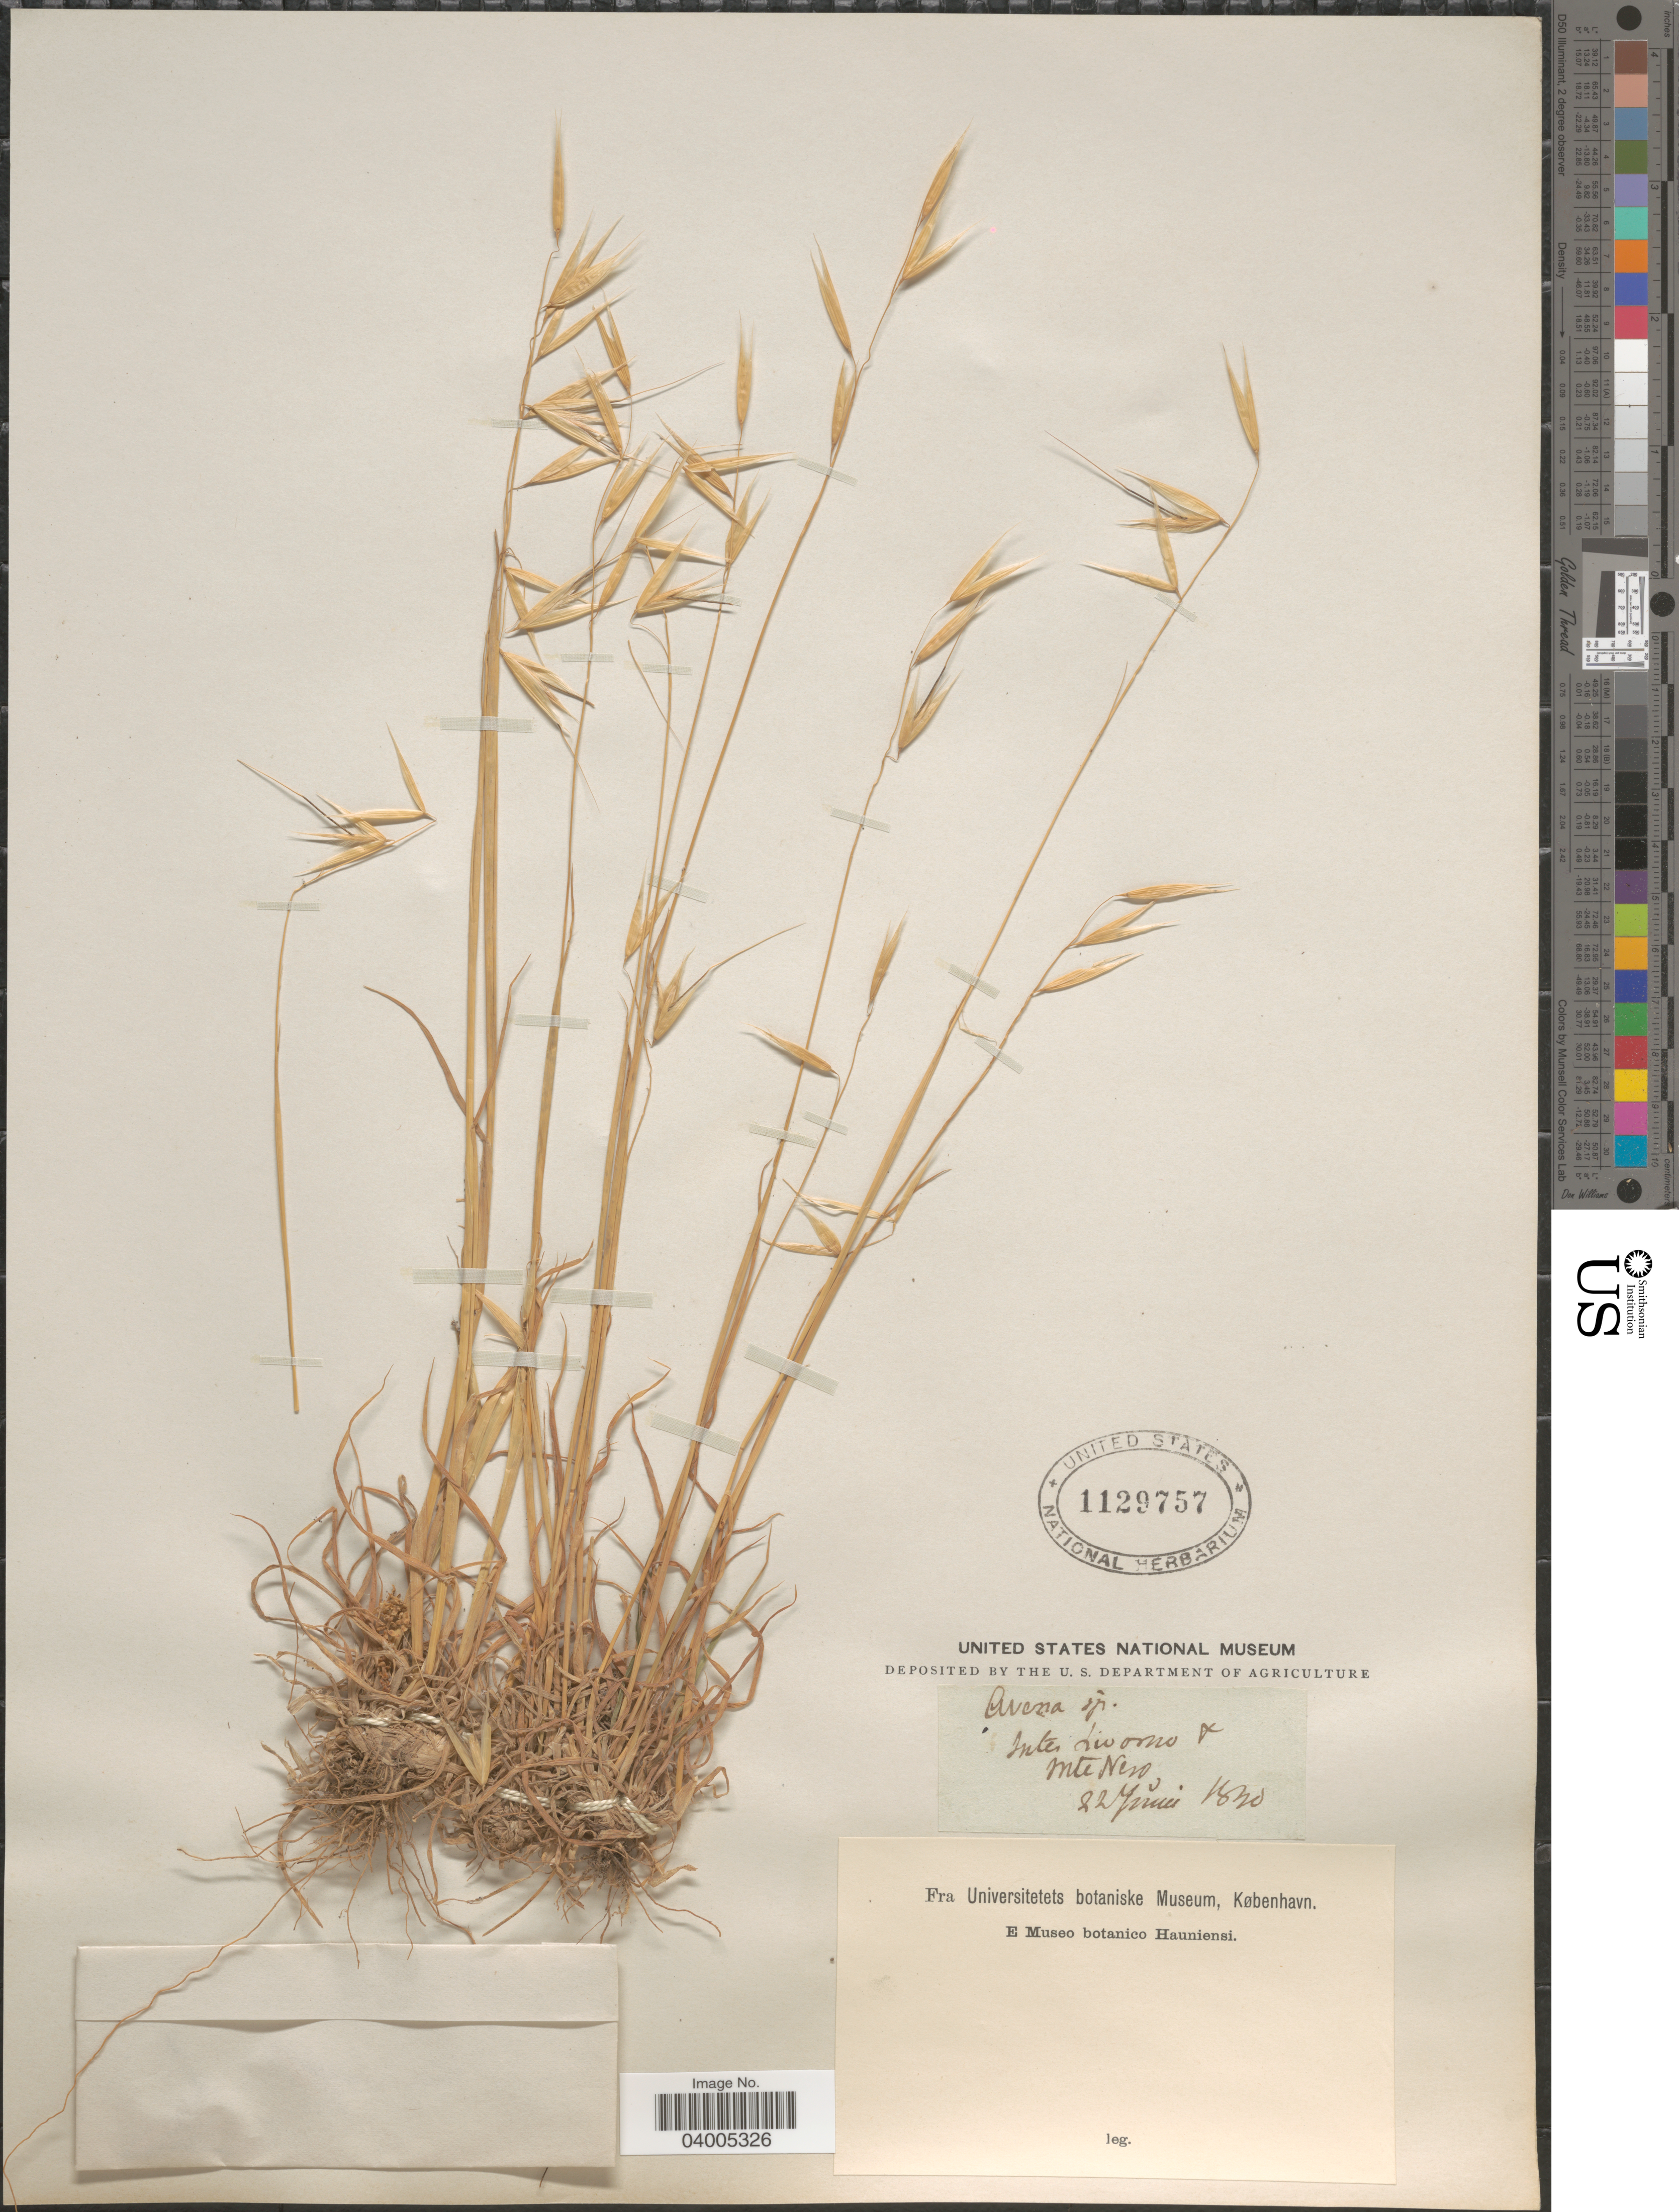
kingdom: Plantae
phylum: Tracheophyta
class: Liliopsida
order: Poales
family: Poaceae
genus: Avena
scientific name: Avena sp.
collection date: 1820-06-22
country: Italy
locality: Inter Livorno & Mte Nero.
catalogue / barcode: US 1129757